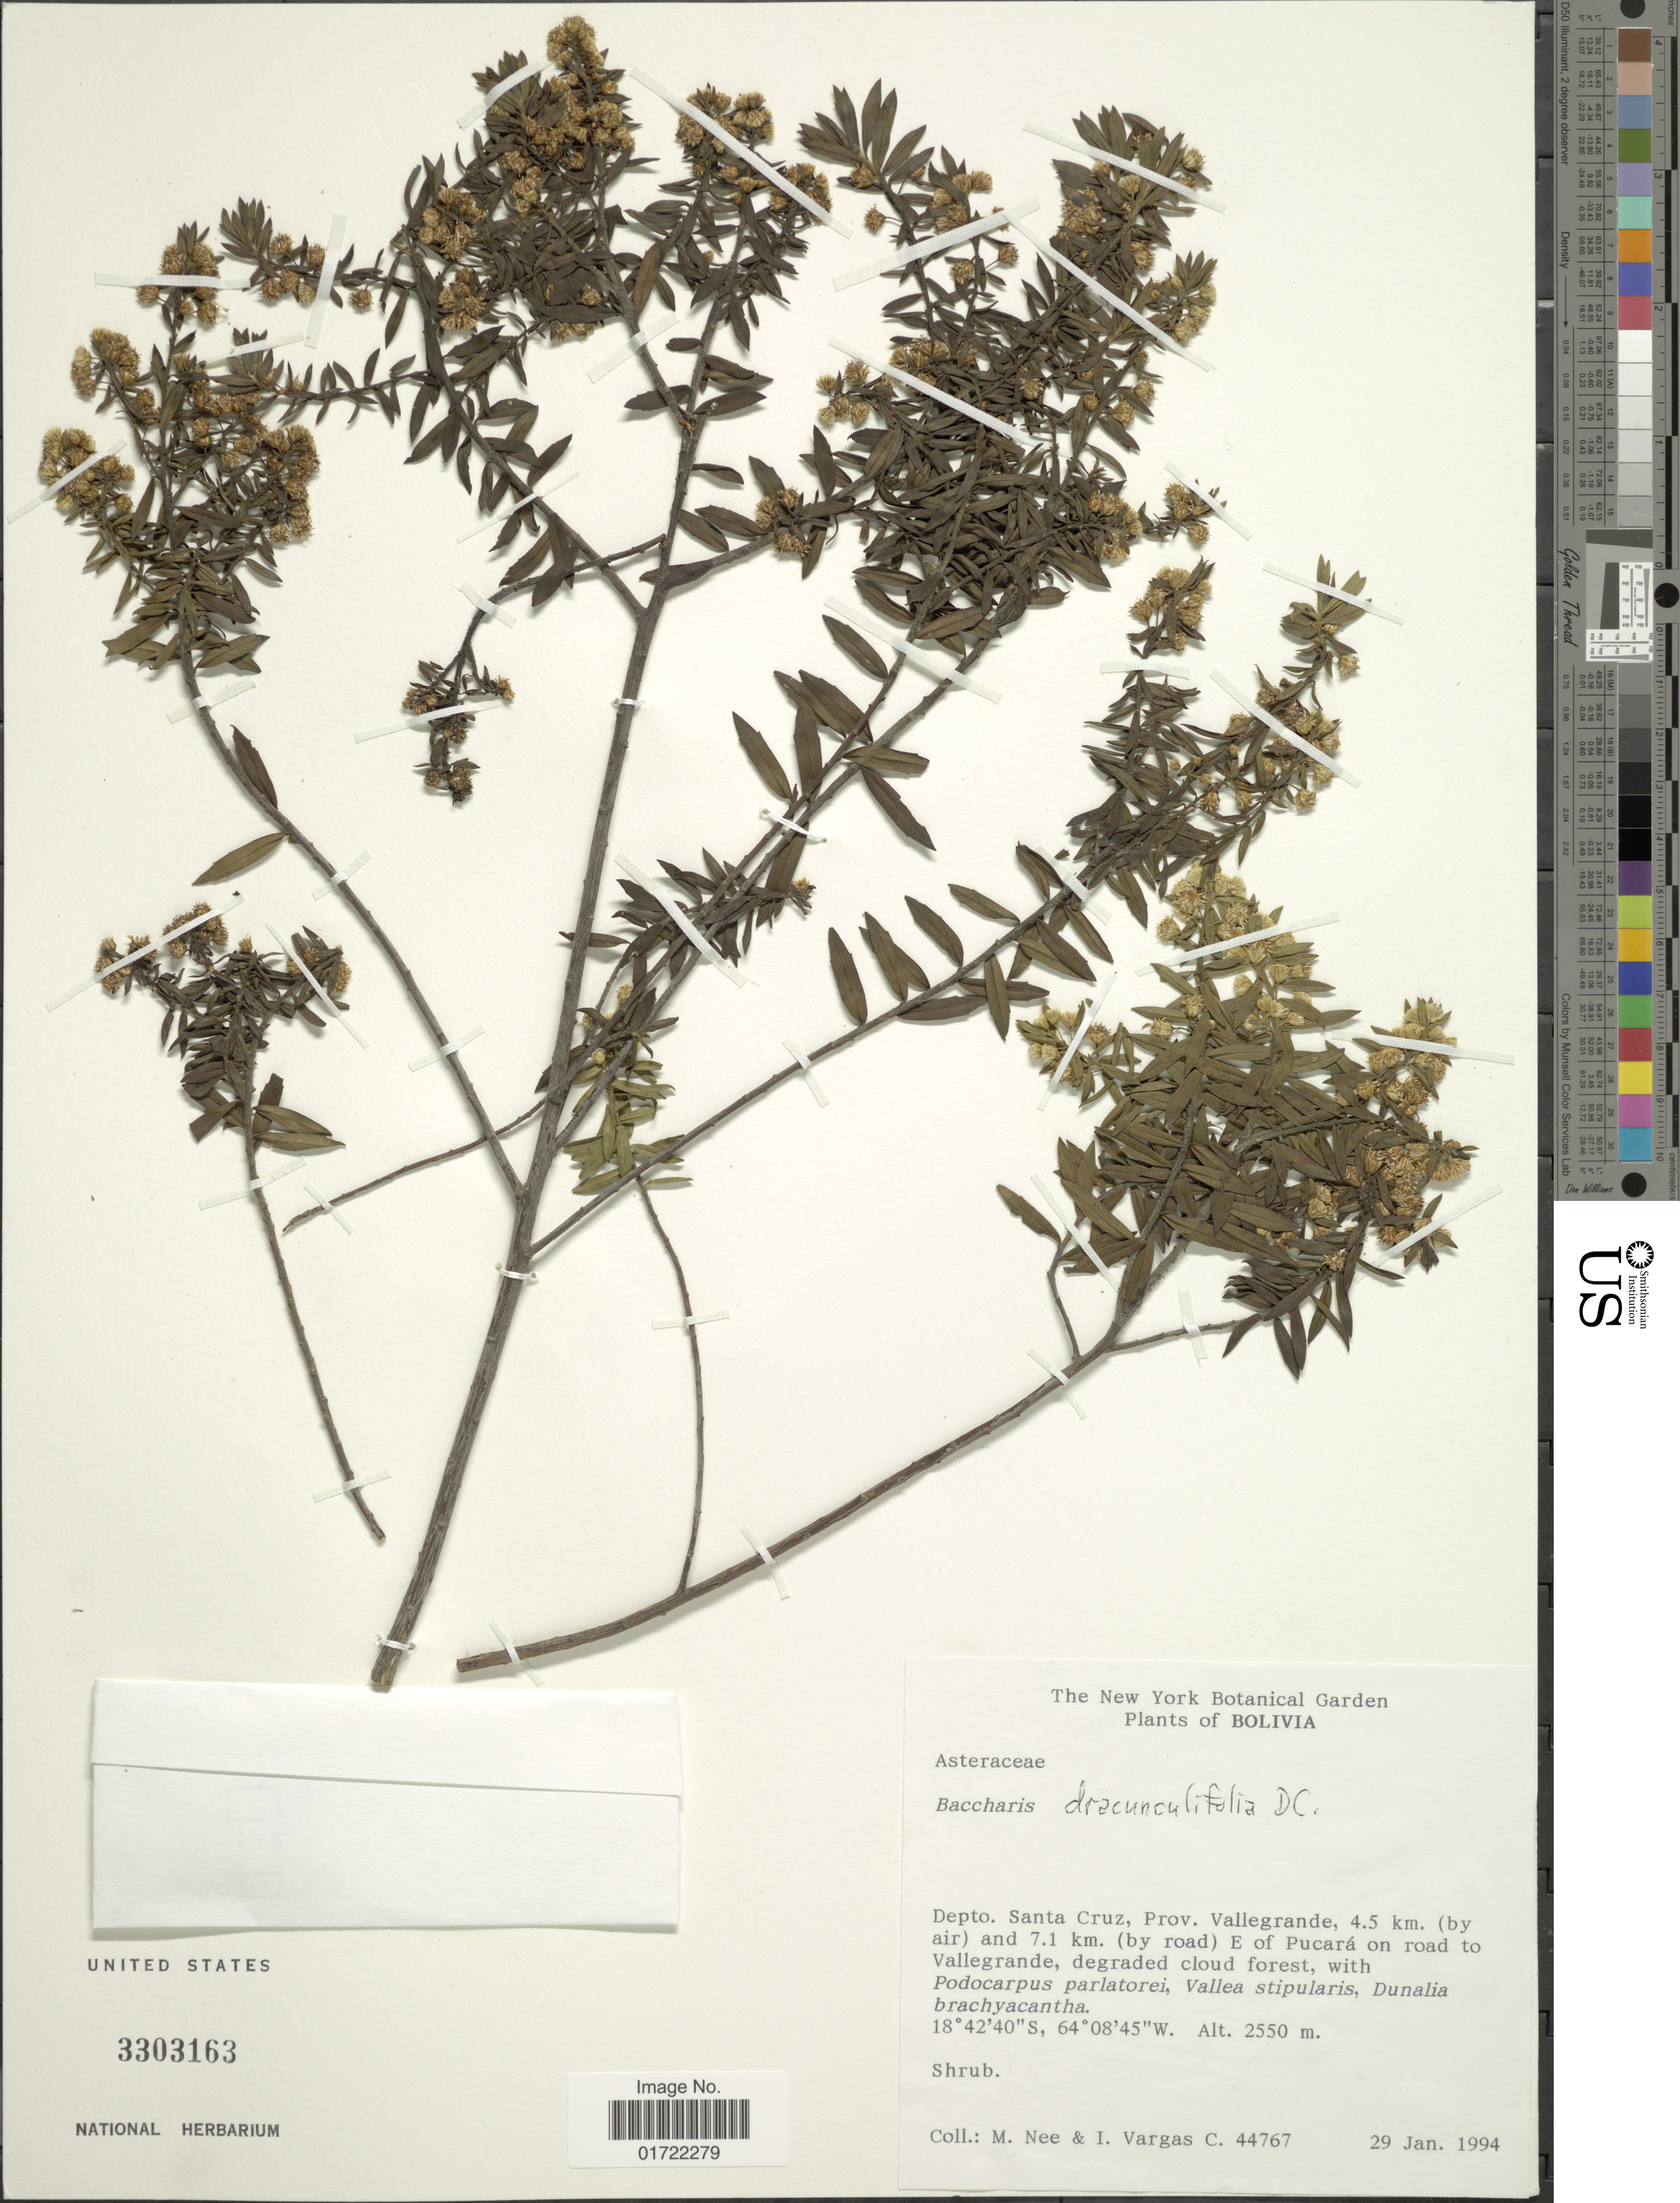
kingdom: Plantae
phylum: Tracheophyta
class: Magnoliopsida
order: Asterales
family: Asteraceae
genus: Baccharis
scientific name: Baccharis dracunculifolia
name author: DC.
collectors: M. Nee & I. Vargas C.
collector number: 44767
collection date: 1994-01-29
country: Bolivia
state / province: Santa Cruz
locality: Prov. Vallegrande, 4.5 km (by air) and 7.1 km (by road) E of Pucara on road to Vallegrande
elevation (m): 2550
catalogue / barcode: US 3303163